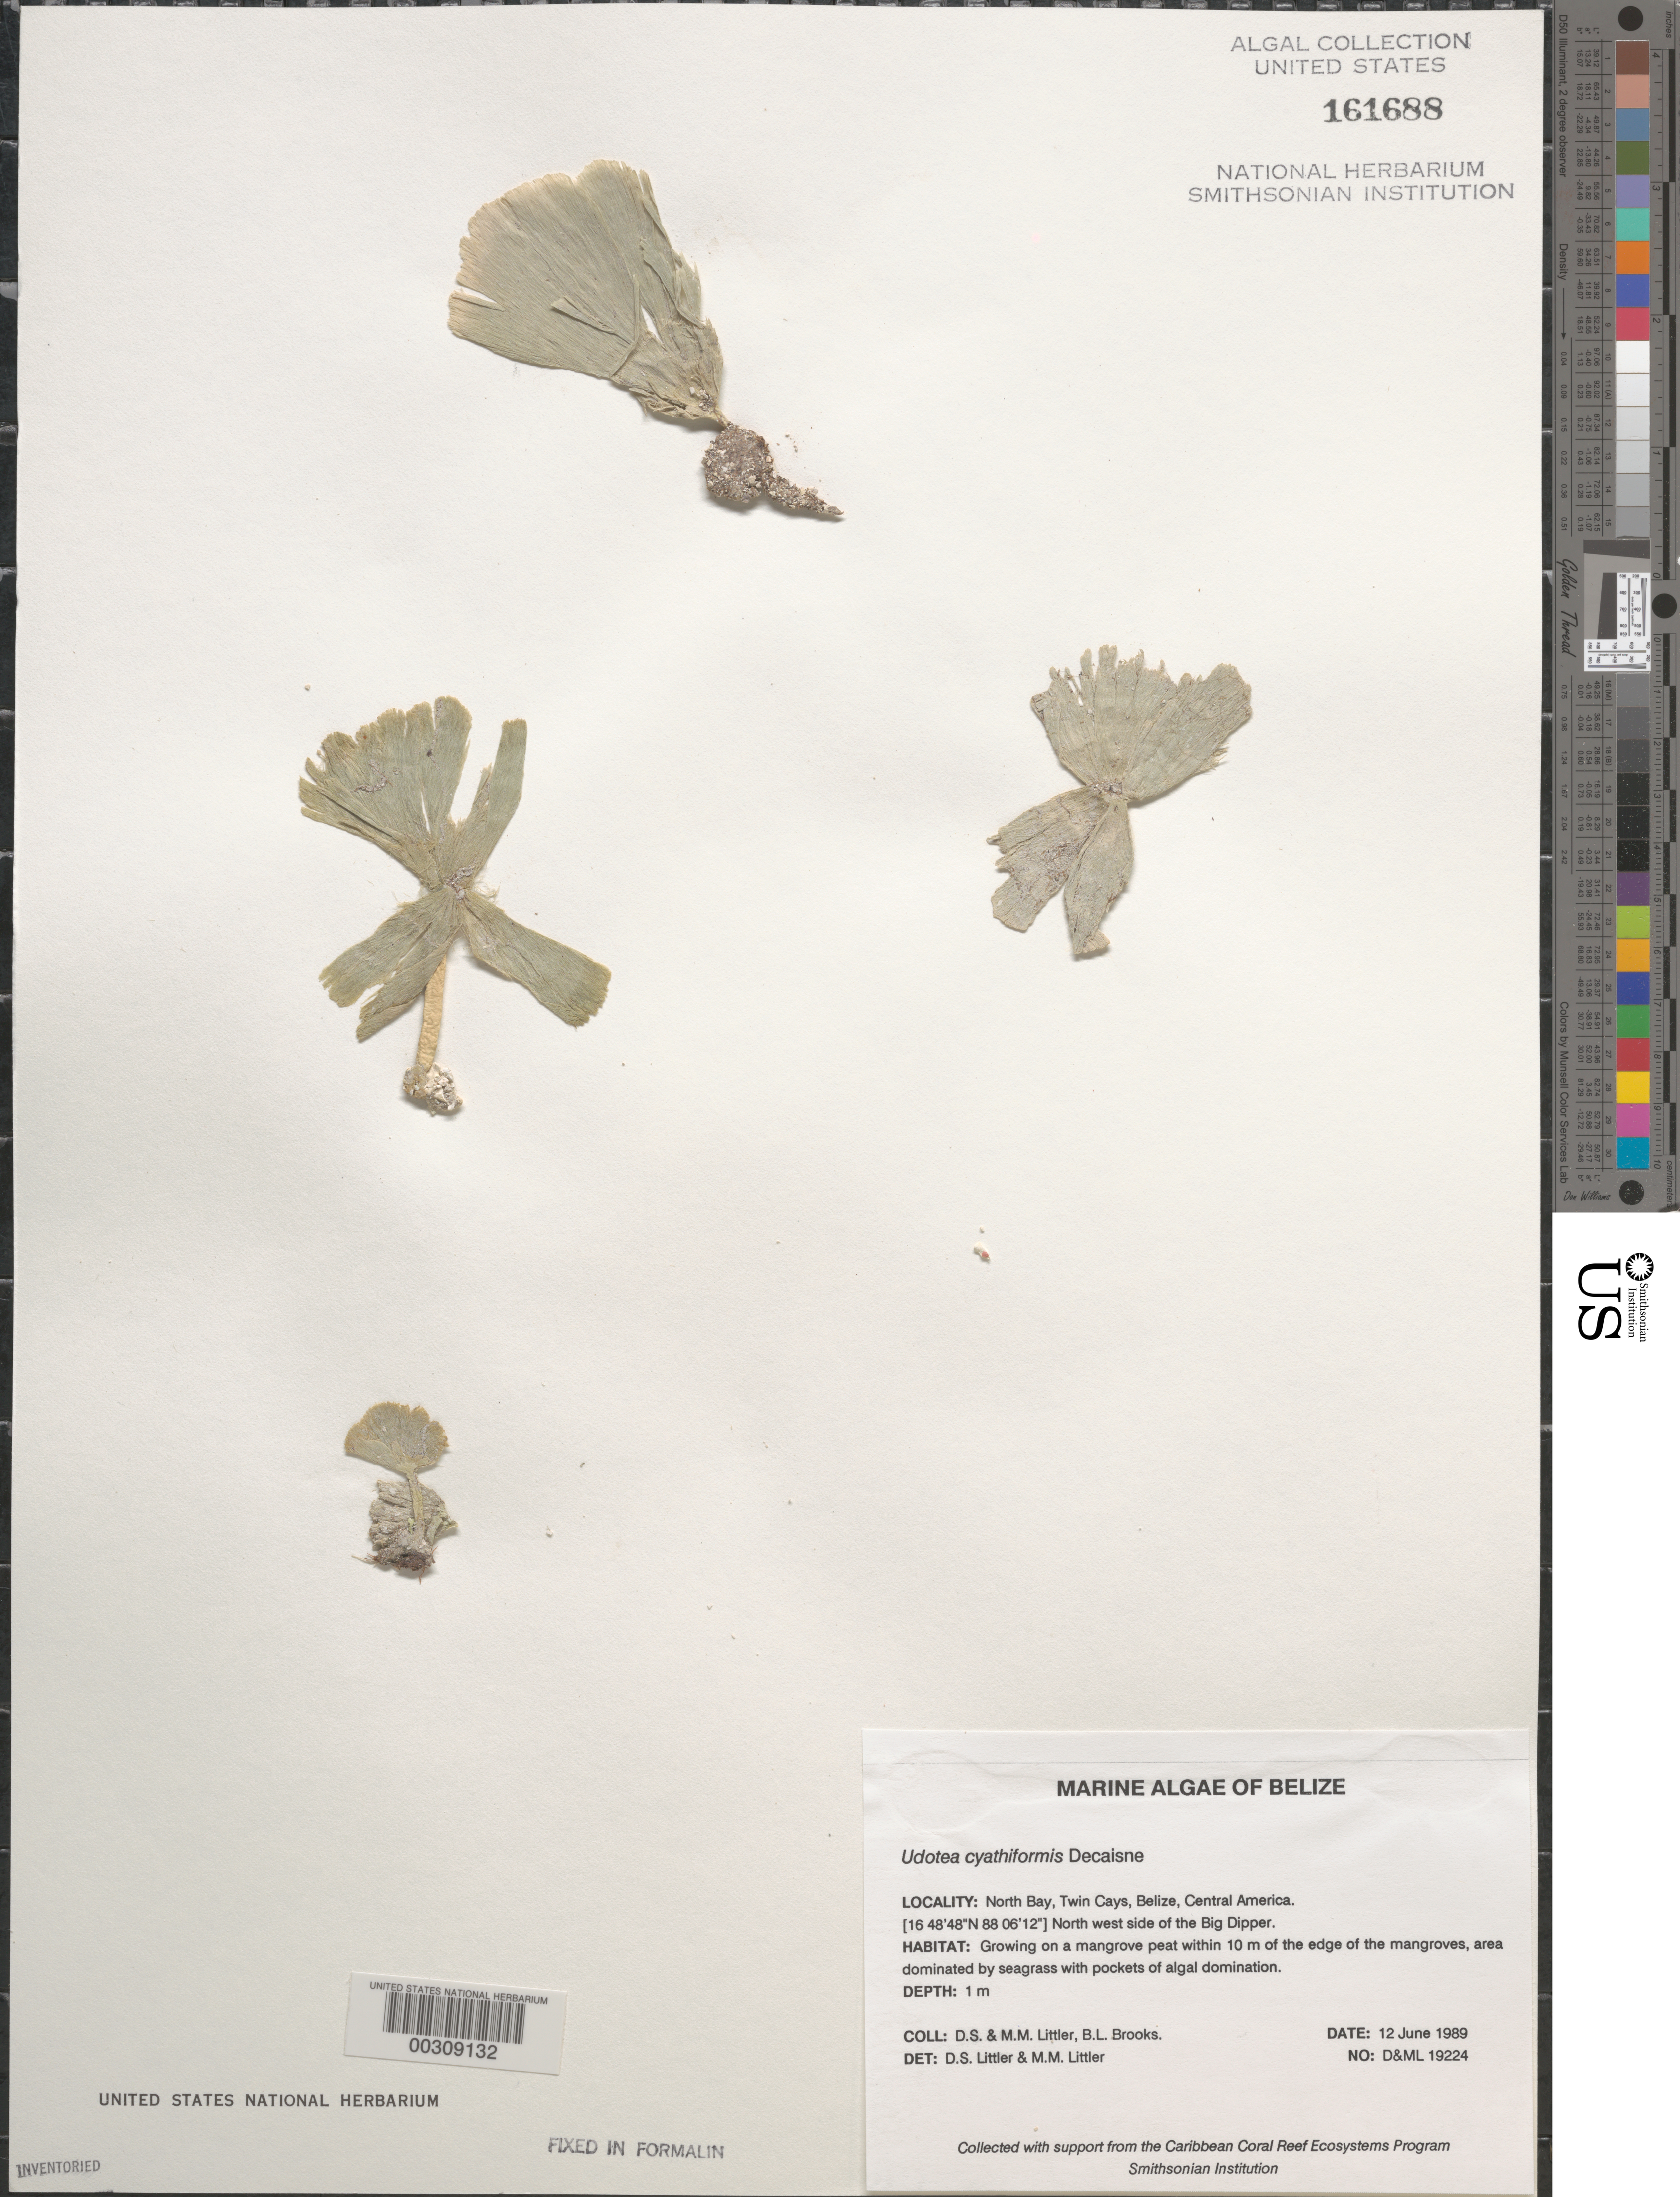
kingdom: Plantae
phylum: Chlorophyta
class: Ulvophyceae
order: Bryopsidales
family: Udoteaceae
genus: Udotea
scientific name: Udotea cyathiformis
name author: Decne.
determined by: Littler, D. S.; Littler, M. M.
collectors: D. S. Littler, M. M. Littler & B. Brooks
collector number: D&ML 19224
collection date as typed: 12 Jun 1989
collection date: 1989-06-12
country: Belize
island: Twin Cays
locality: North Bay, Big Dipper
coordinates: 16 48' 48" N, 88 06' 12" W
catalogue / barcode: US 161688